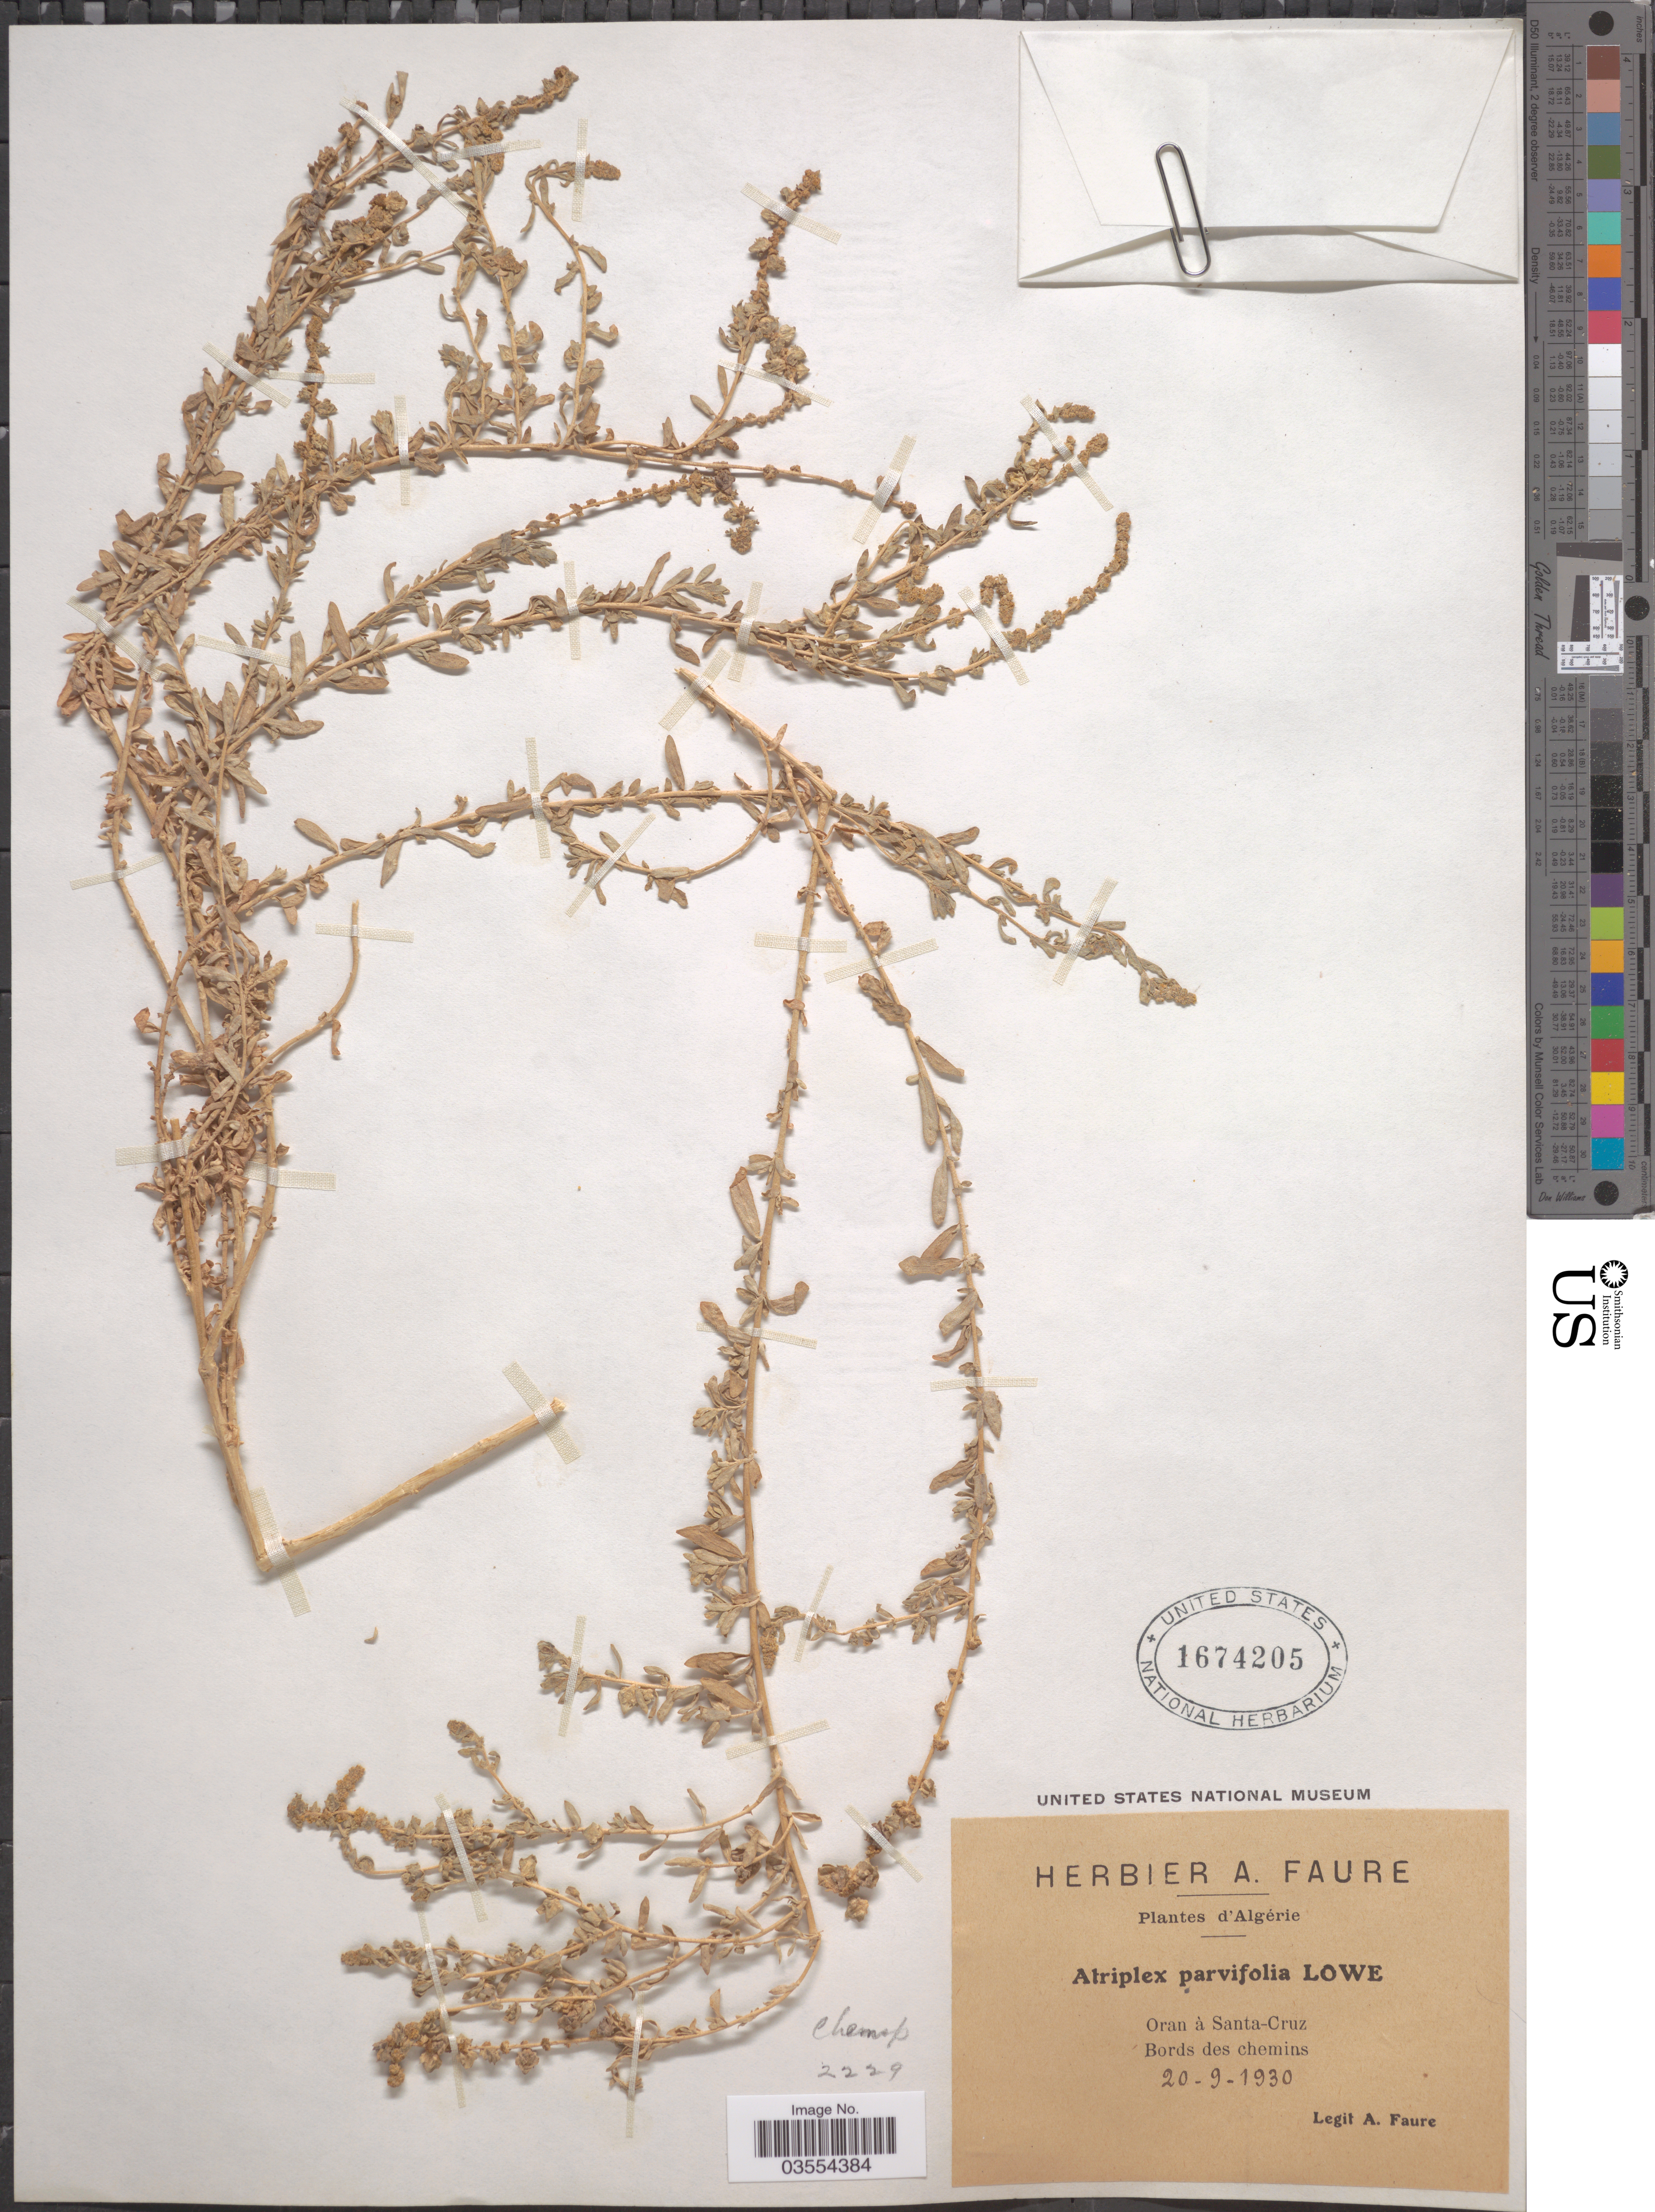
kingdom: Plantae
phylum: Tracheophyta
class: Magnoliopsida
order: Caryophyllales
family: Amaranthaceae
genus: Atriplex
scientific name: Atriplex parvifolia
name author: Kunth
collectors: A. Faure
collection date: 1930-09-20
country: Algeria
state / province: Oran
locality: Algérie. Oran à Santa-Cruz. Bords des chemins.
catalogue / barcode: US 1674205